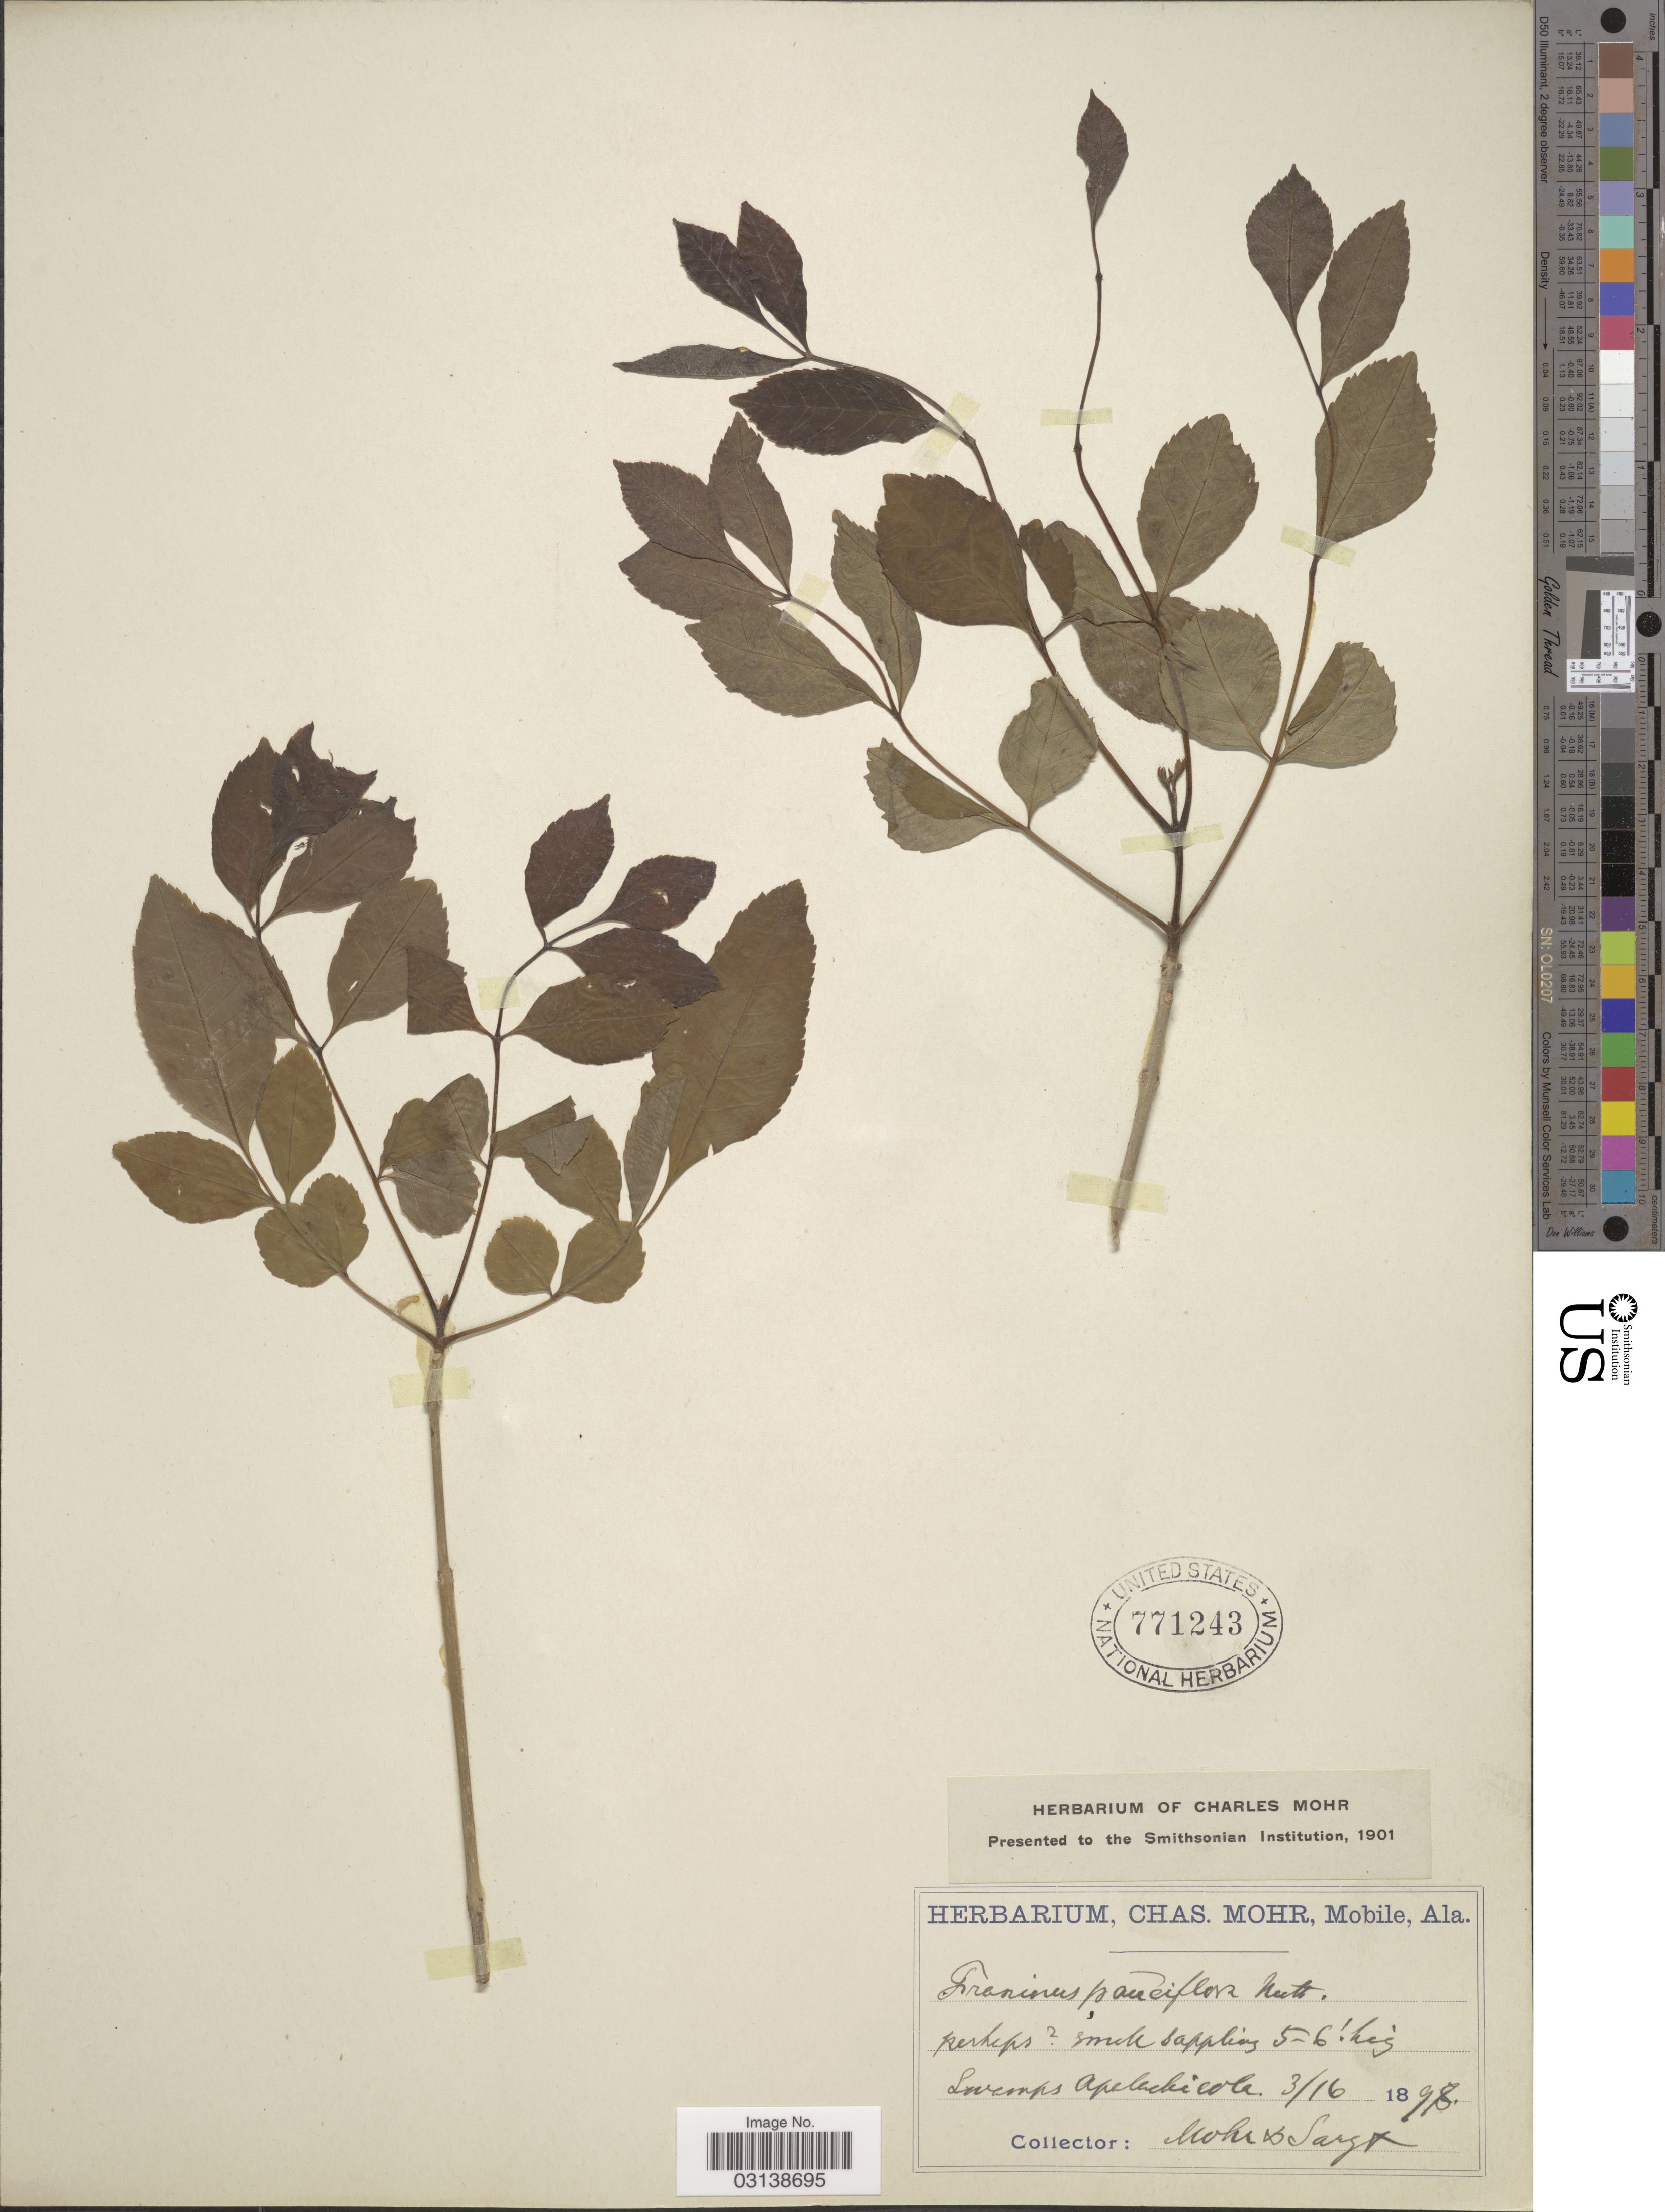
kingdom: Plantae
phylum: Tracheophyta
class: Magnoliopsida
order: Lamiales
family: Oleaceae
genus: Fraxinus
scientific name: Fraxinus caroliniana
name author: Mill.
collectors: Mohr, C. T. (herbarium) & Sargt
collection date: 1898-03-16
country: United States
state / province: Florida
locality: Swamps Apalachicola.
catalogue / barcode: US 771243